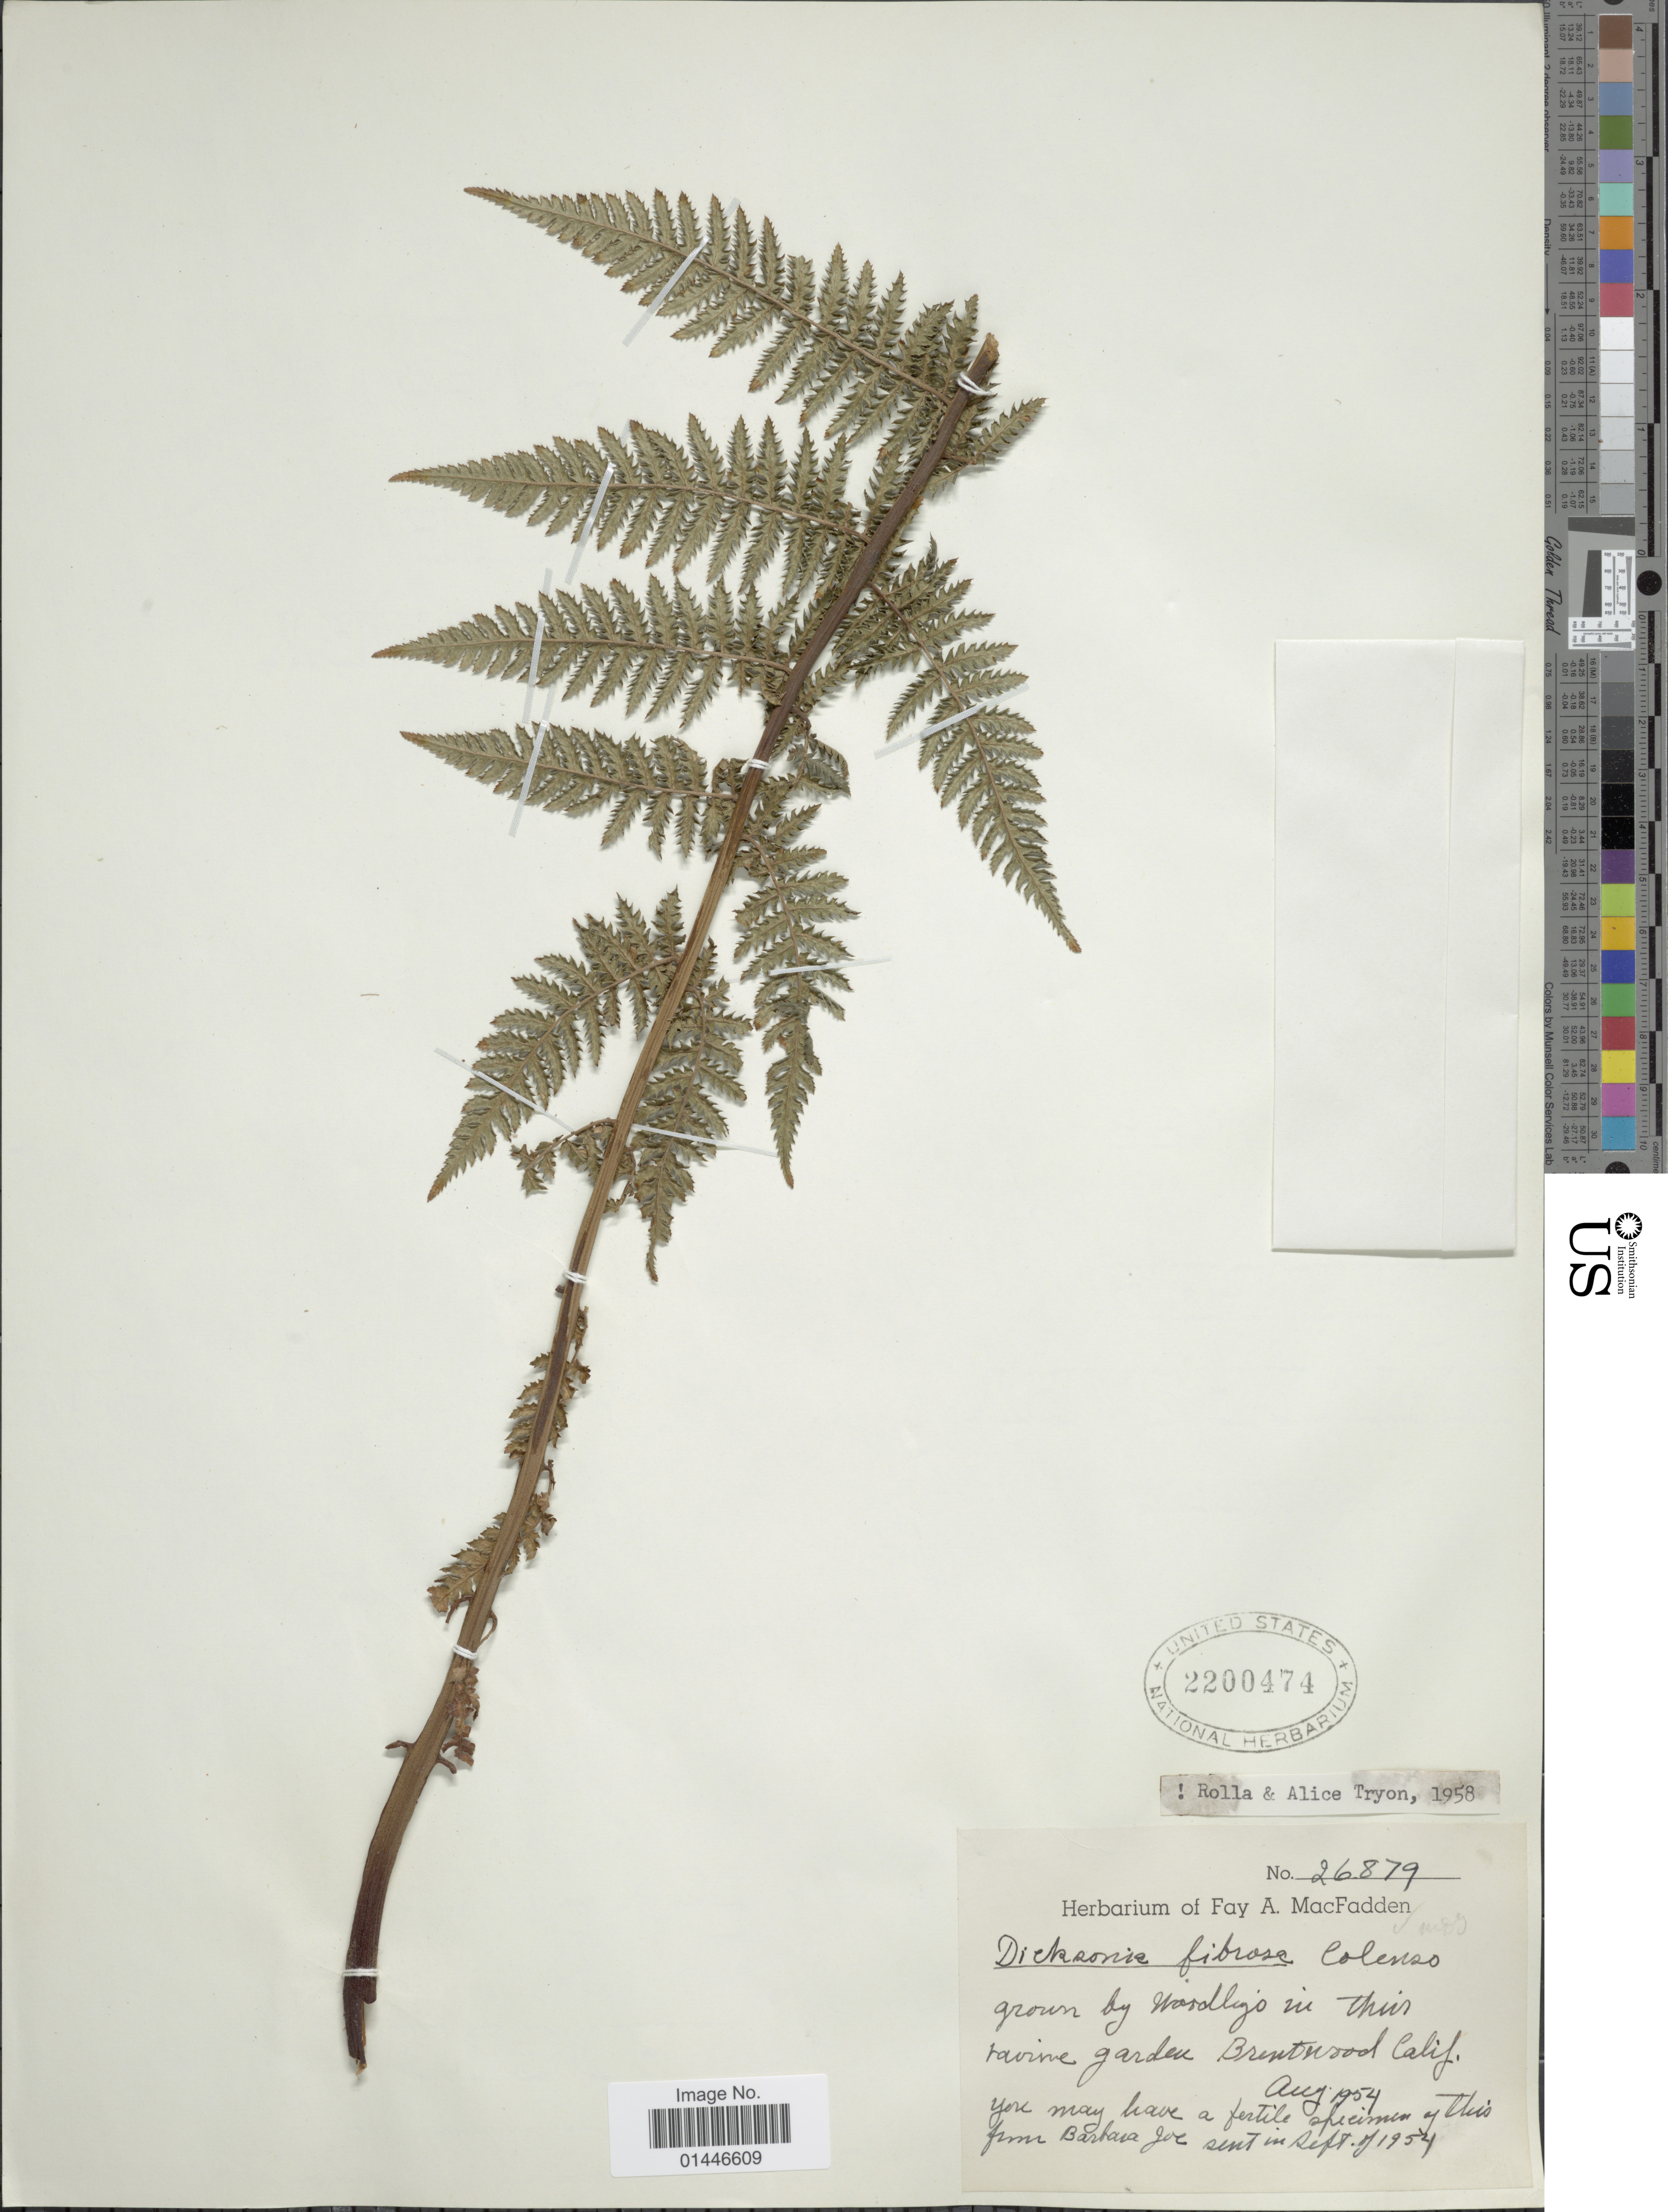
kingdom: Plantae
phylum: Tracheophyta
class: Polypodiopsida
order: Cyatheales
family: Dicksoniaceae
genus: Dicksonia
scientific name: Dicksonia antarctica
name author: Labill.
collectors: ex herb. Fay A. MacFadden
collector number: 26879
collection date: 1954-08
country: United States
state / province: California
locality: In Woodley's ravine garden, Brentwood.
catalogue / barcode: US 2200474